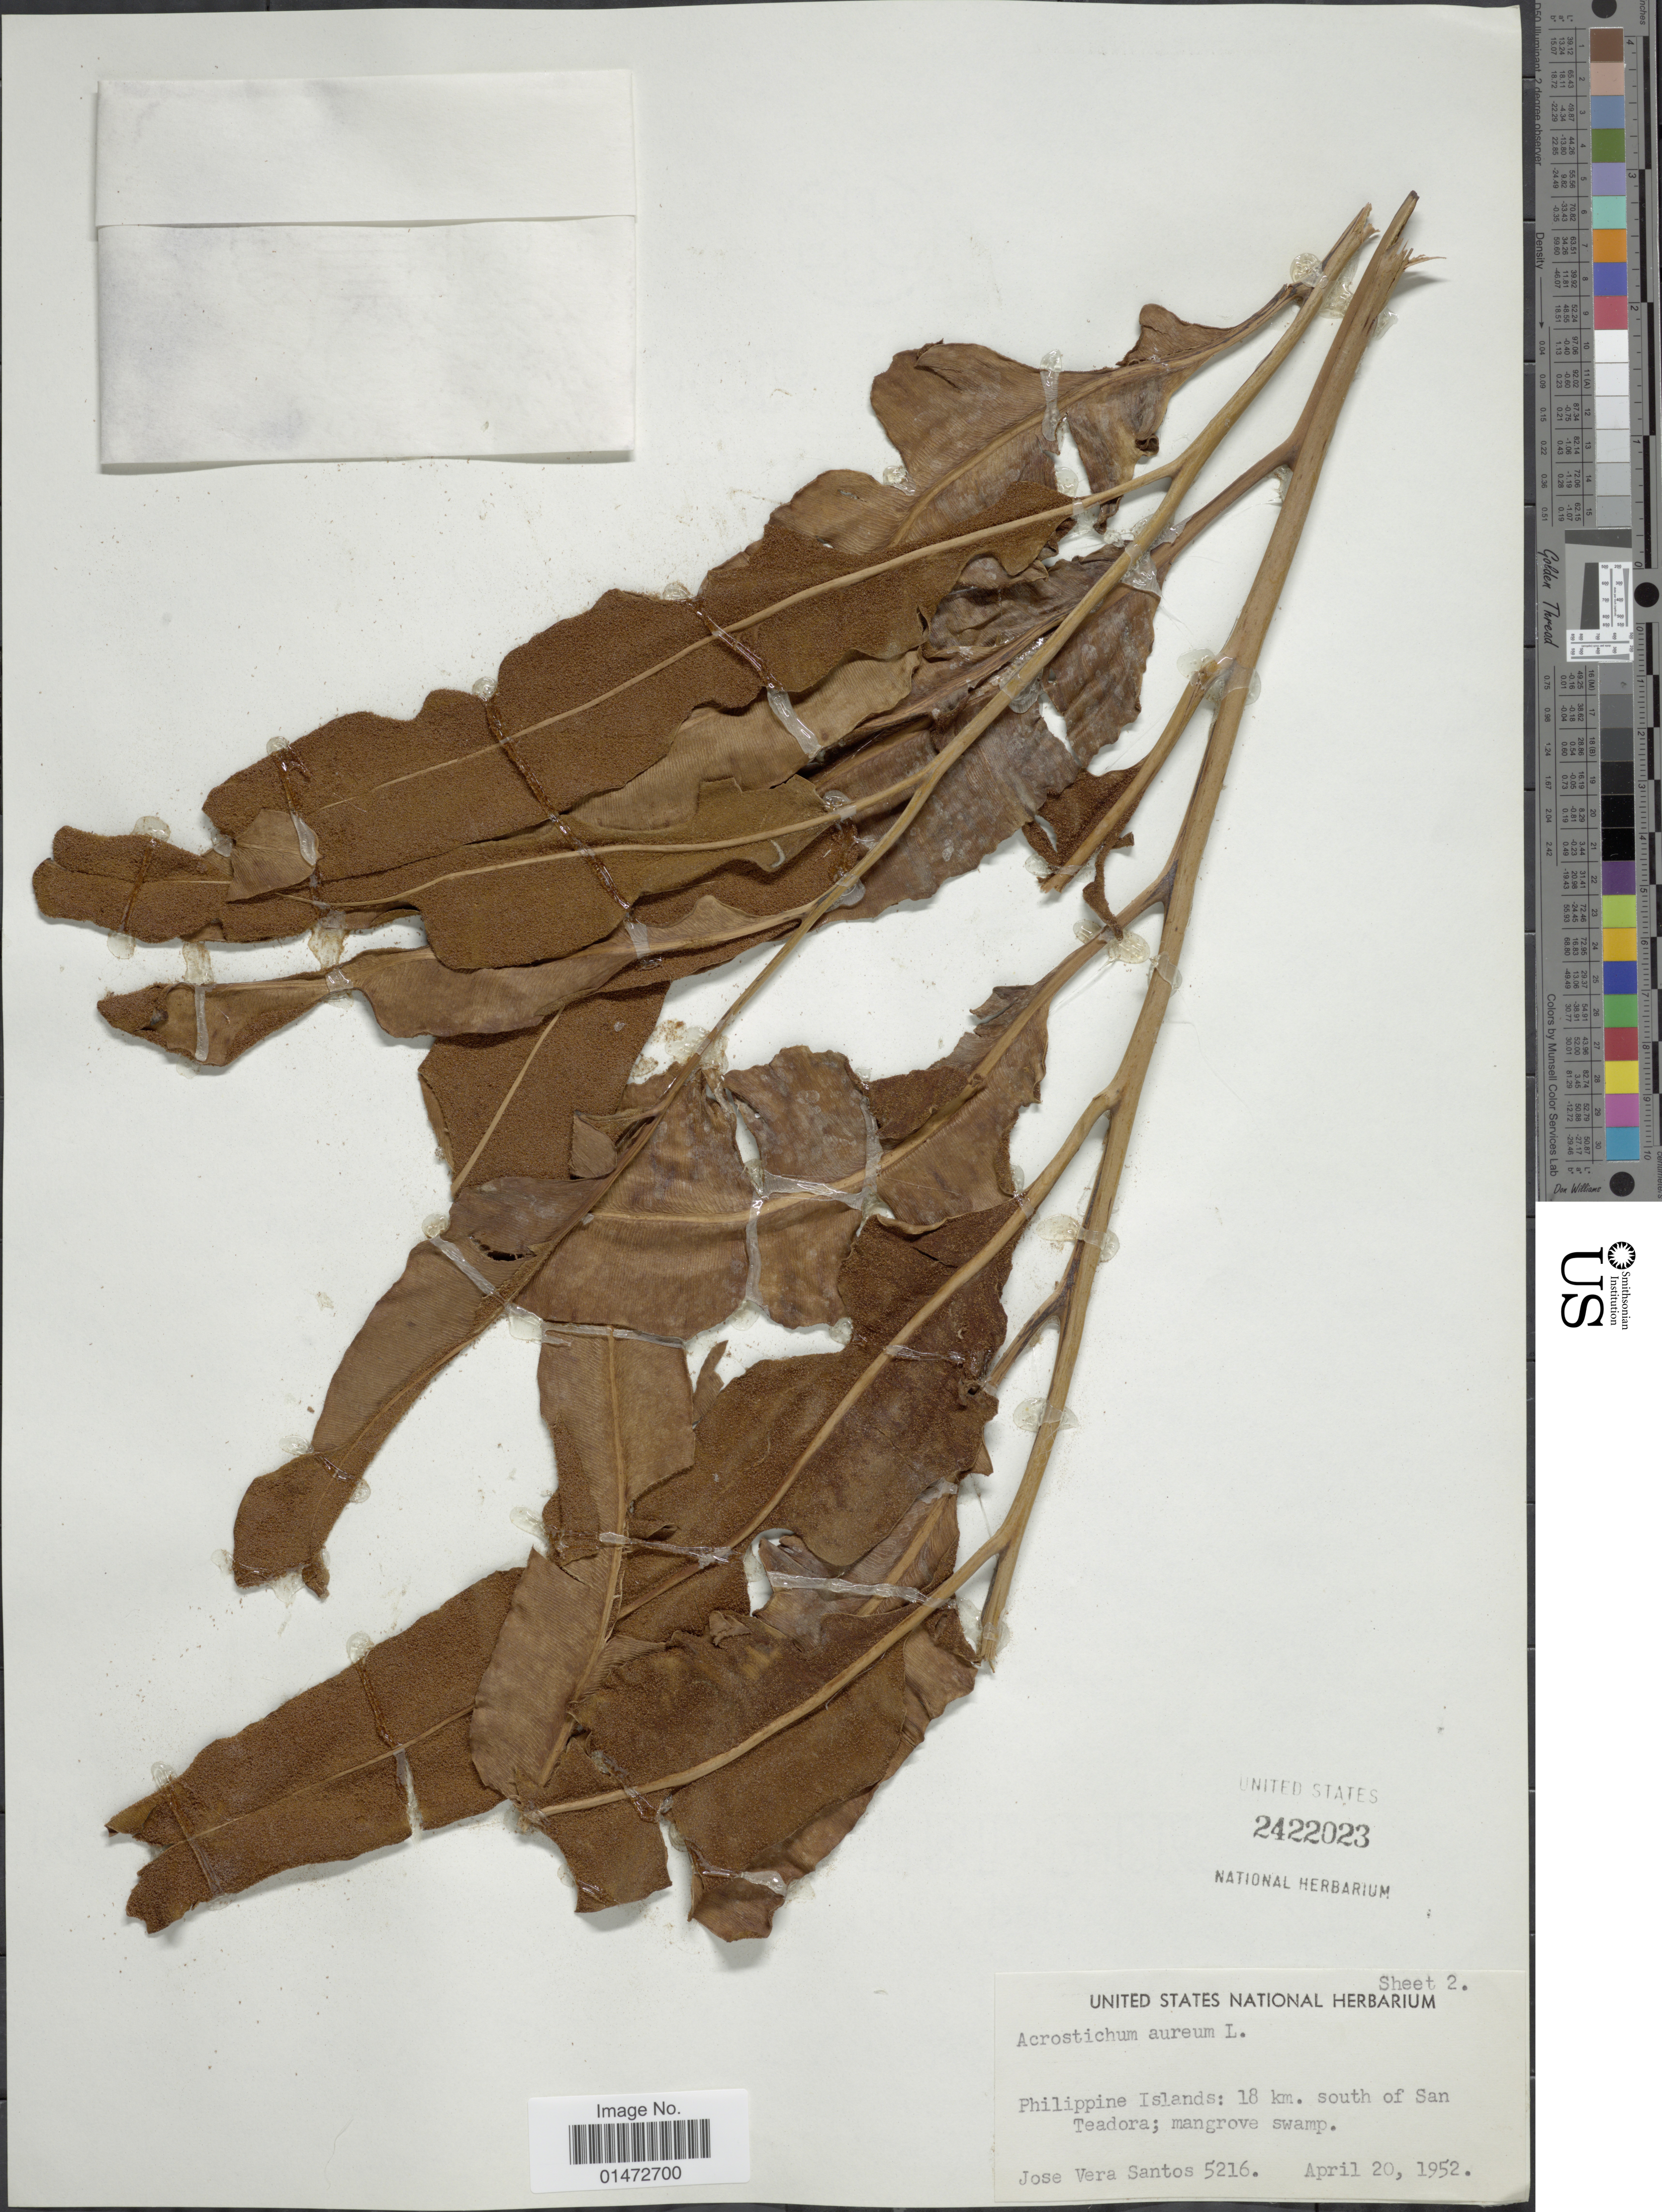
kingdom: Plantae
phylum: Tracheophyta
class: Polypodiopsida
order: Polypodiales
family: Pteridaceae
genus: Acrostichum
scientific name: Acrostichum aureum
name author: L.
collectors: J. V. Santos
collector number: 5216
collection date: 1952-04-20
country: Philippines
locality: Philippine Islands: 18 km. south of San Teadora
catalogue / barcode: US 2422023